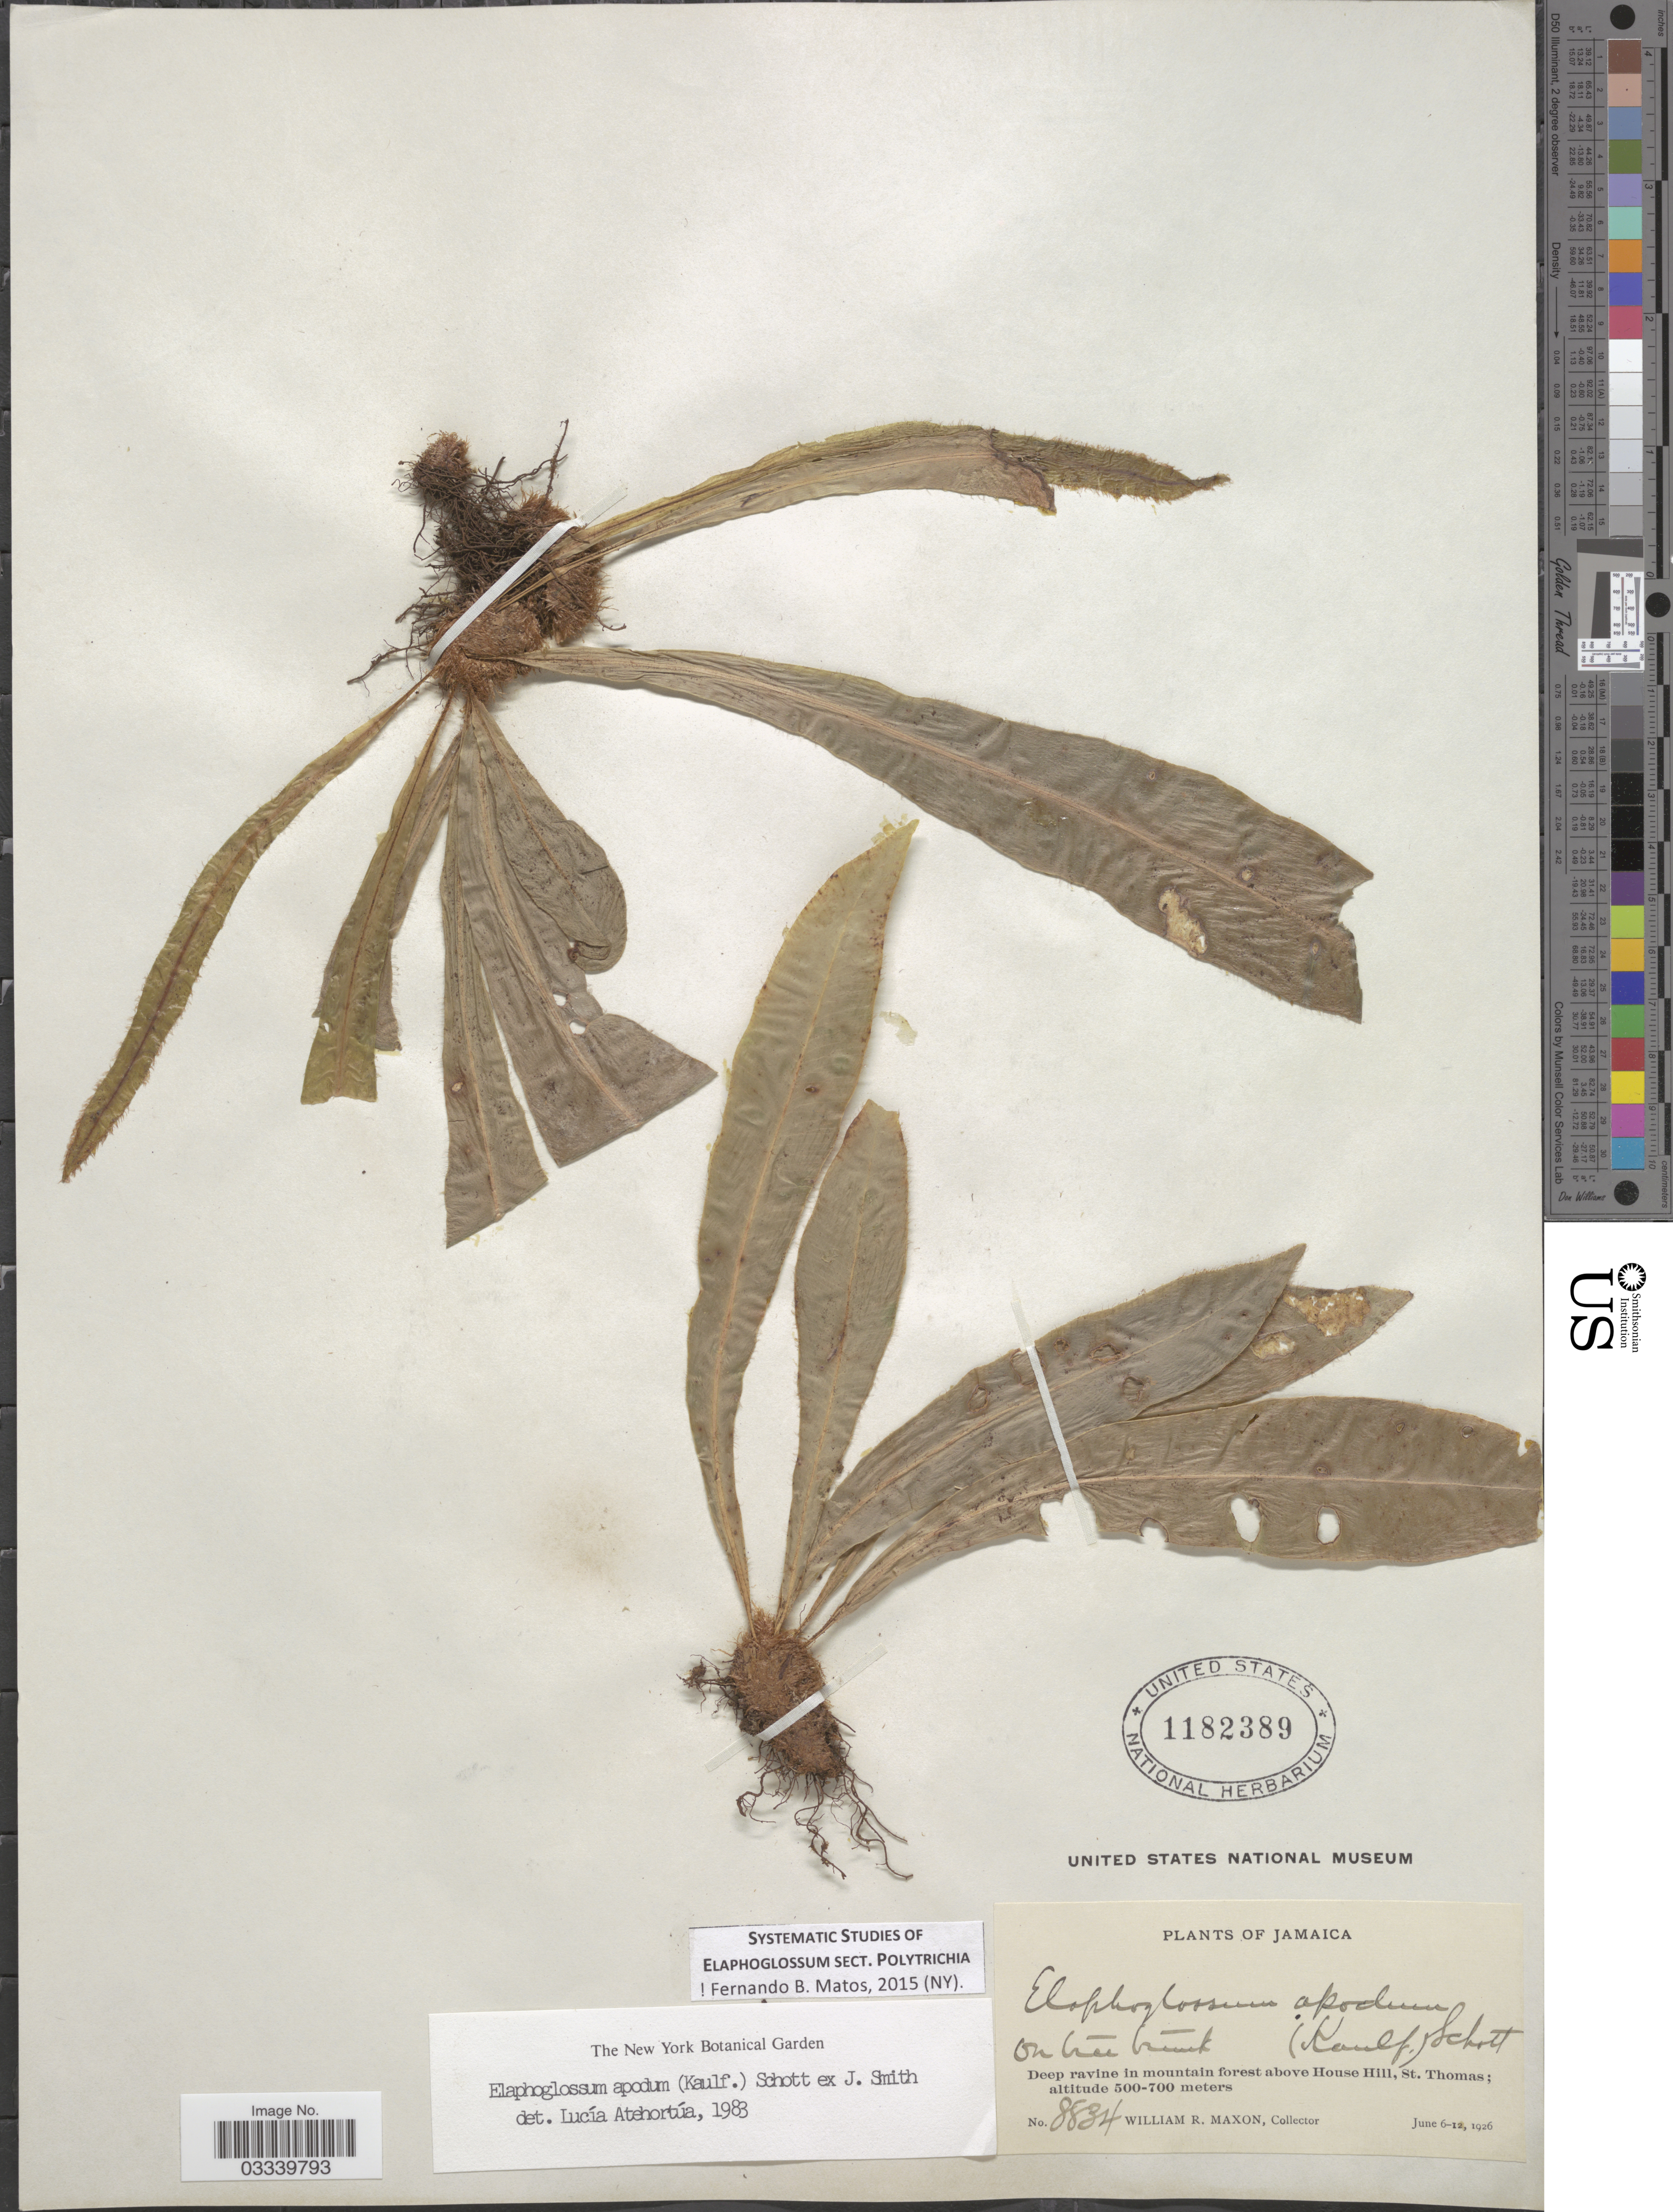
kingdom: Plantae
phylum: Tracheophyta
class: Polypodiopsida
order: Polypodiales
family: Dryopteridaceae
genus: Elaphoglossum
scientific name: Elaphoglossum apodum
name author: (Kaulf.) Schott ex J. Sm.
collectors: W. R. Maxon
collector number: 8834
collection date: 1926-06-06/1926-06-12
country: Jamaica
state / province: Saint Thomas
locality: Deep ravine in mountain forest above House Hill.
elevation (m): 500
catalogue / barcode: US 1182389